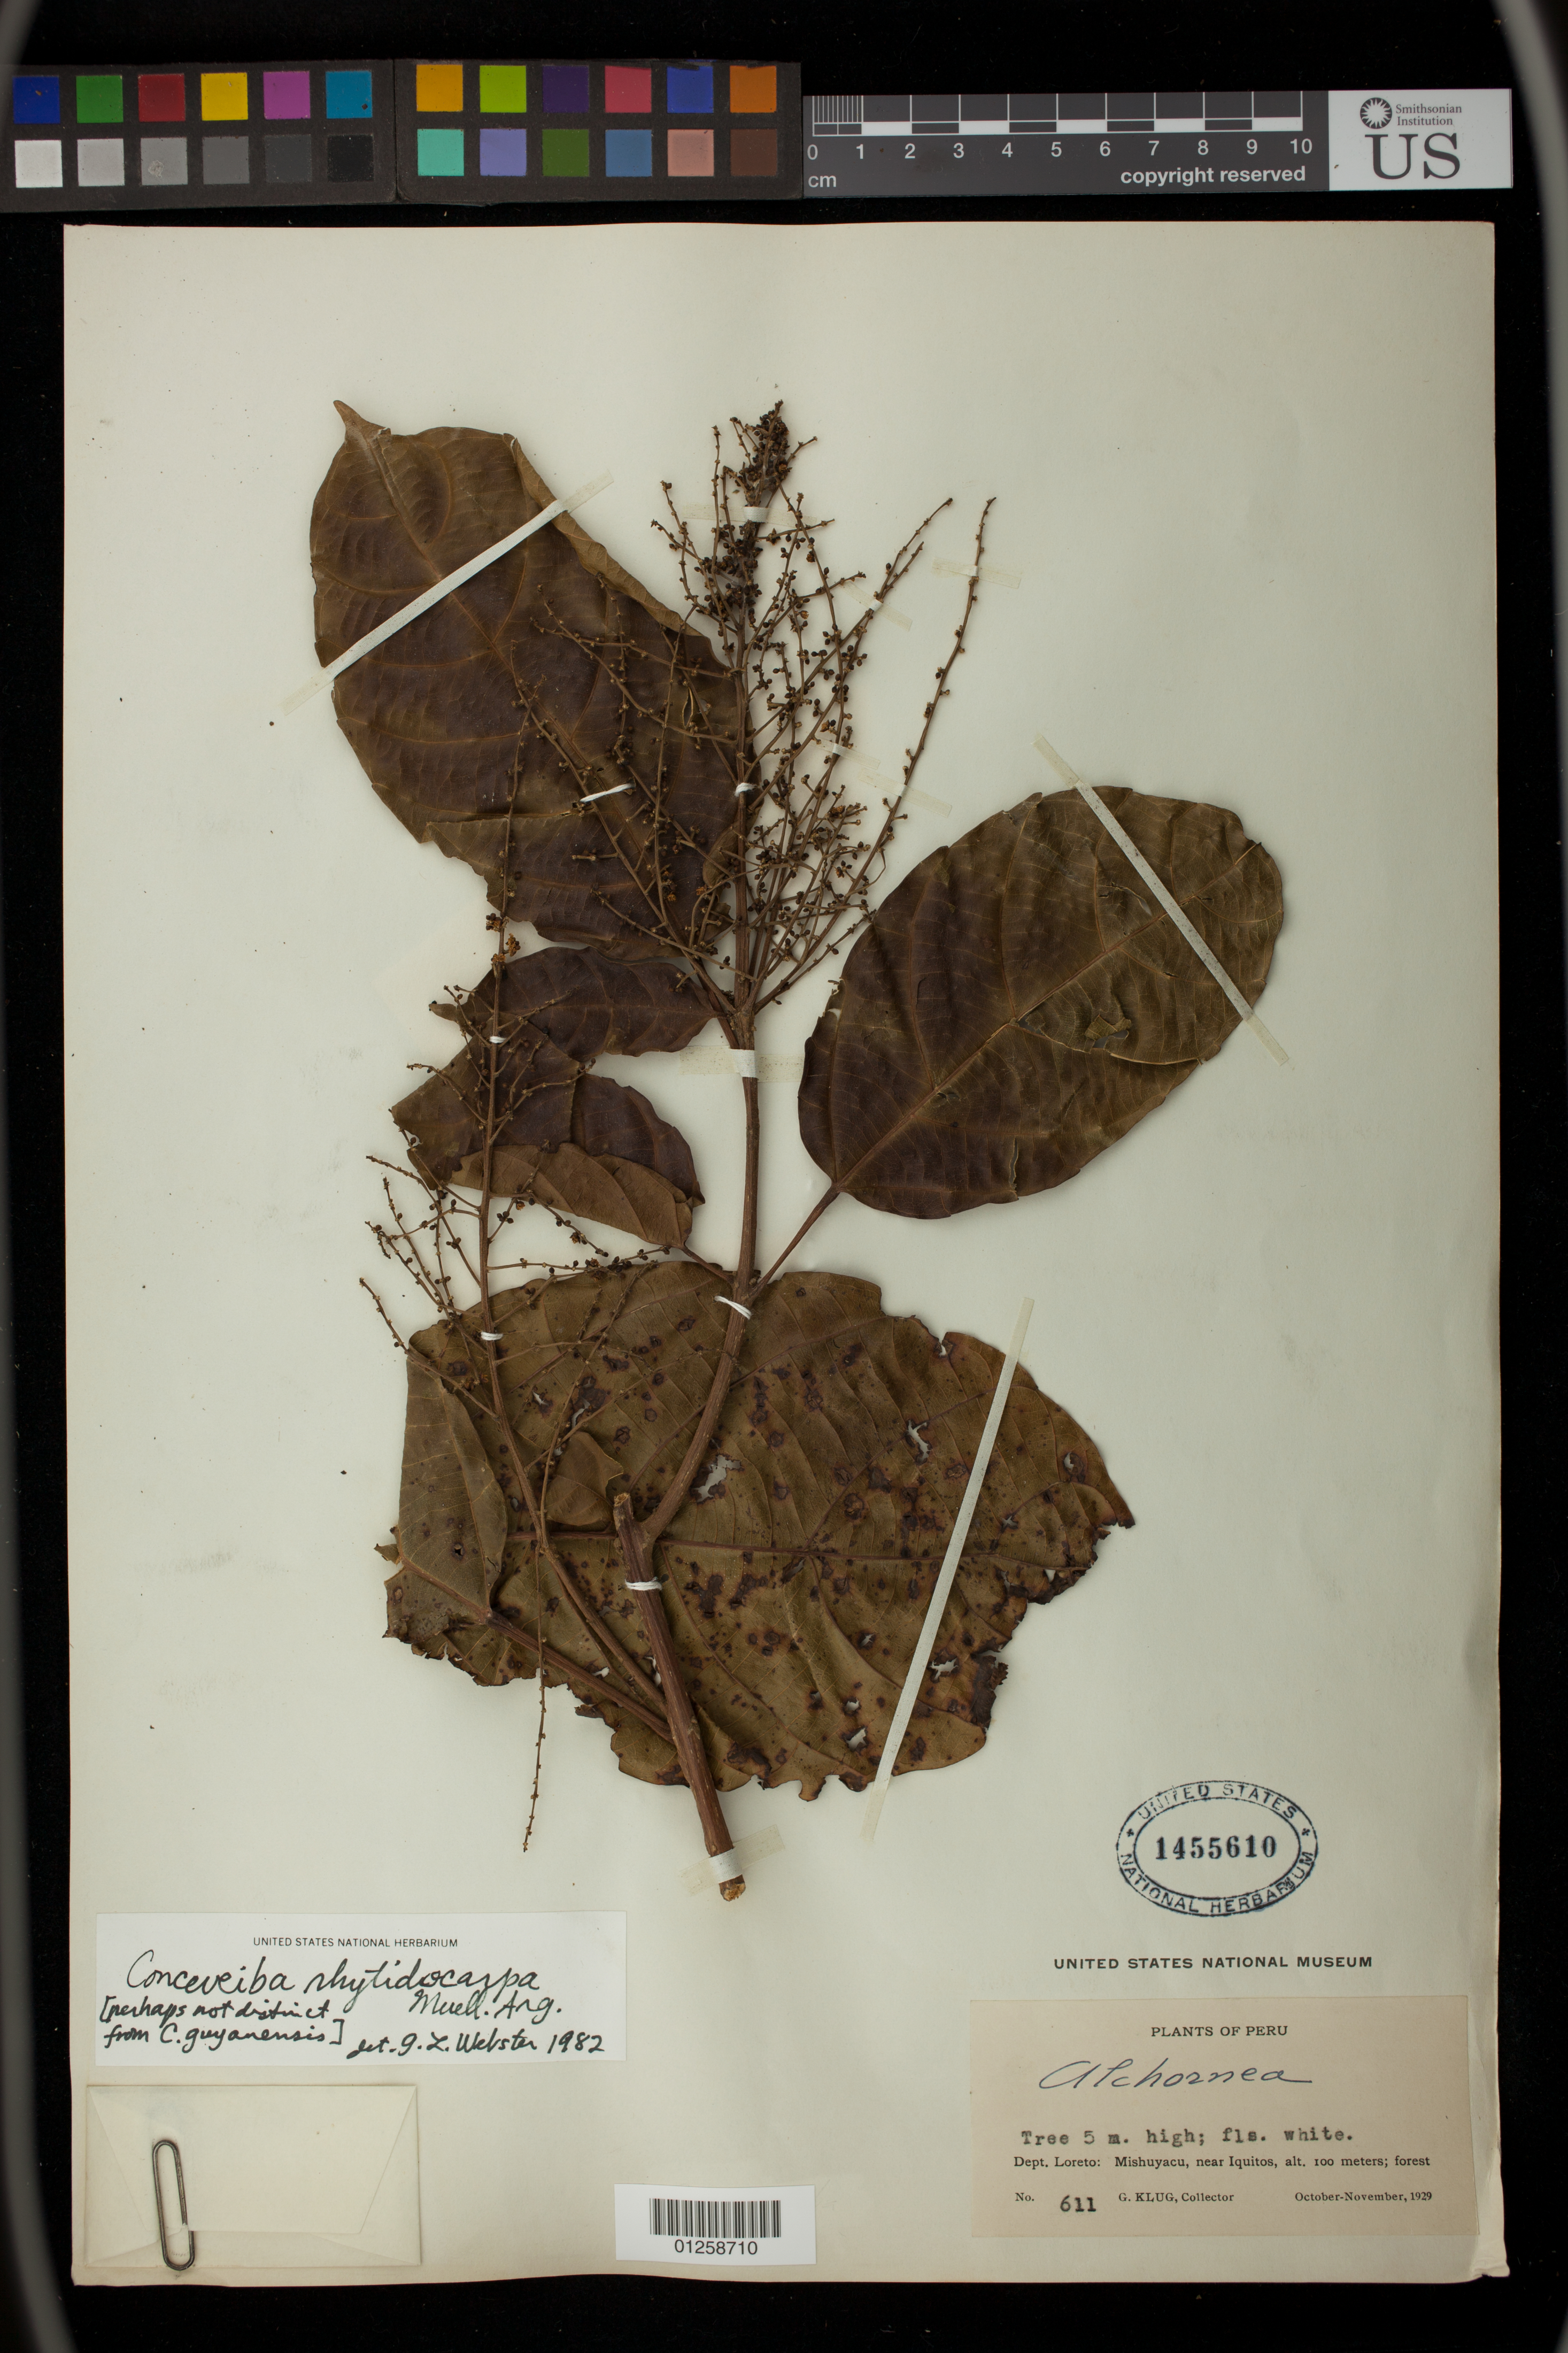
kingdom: Plantae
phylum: Tracheophyta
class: Magnoliopsida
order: Malpighiales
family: Euphorbiaceae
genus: Conceveiba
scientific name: Conceveiba rhytidocarpa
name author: Müll. Arg.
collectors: G. Klug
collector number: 611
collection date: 1929-10-01/1929-11-01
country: Peru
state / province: Loreto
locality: Mishuyacu, near Iquitos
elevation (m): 100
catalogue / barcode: US 1455610